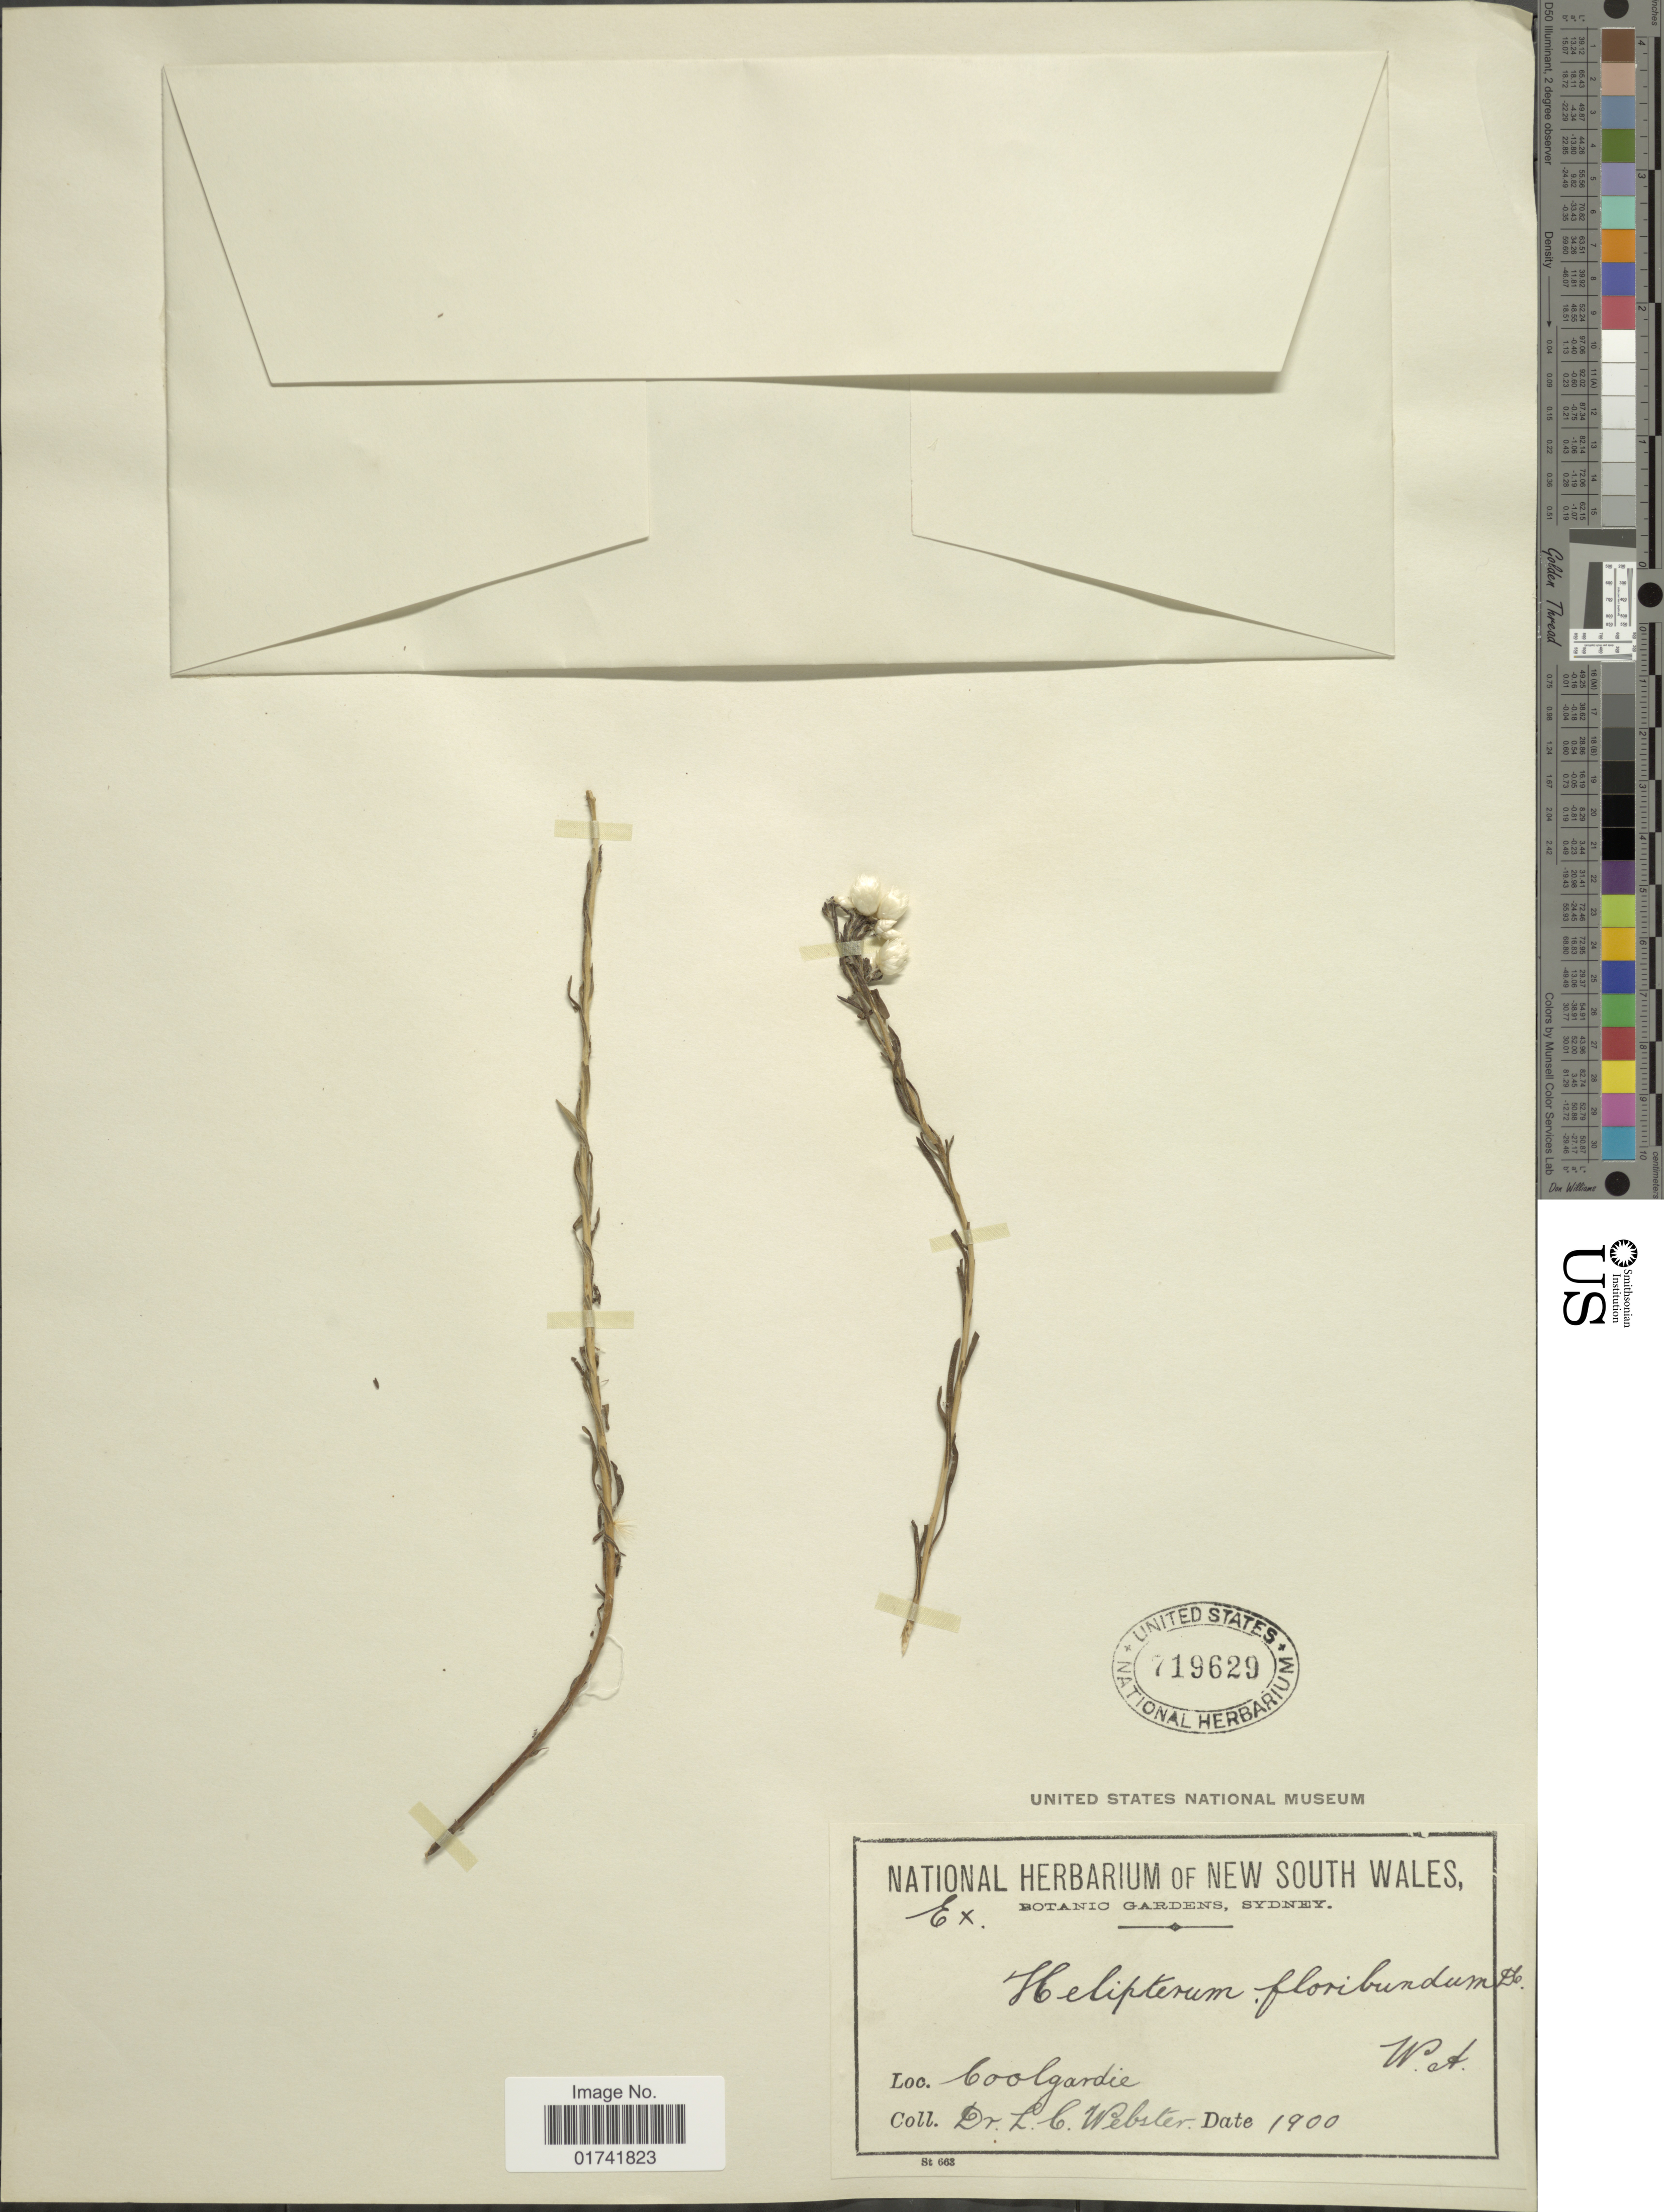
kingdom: Plantae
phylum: Tracheophyta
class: Magnoliopsida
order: Asterales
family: Asteraceae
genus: Rhodanthe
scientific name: Rhodanthe floribunda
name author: (A. Cunn. ex DC.) Paul G. Wilson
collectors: L. L. Webster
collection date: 1900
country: Australia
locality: Coolgardie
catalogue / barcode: US 719629